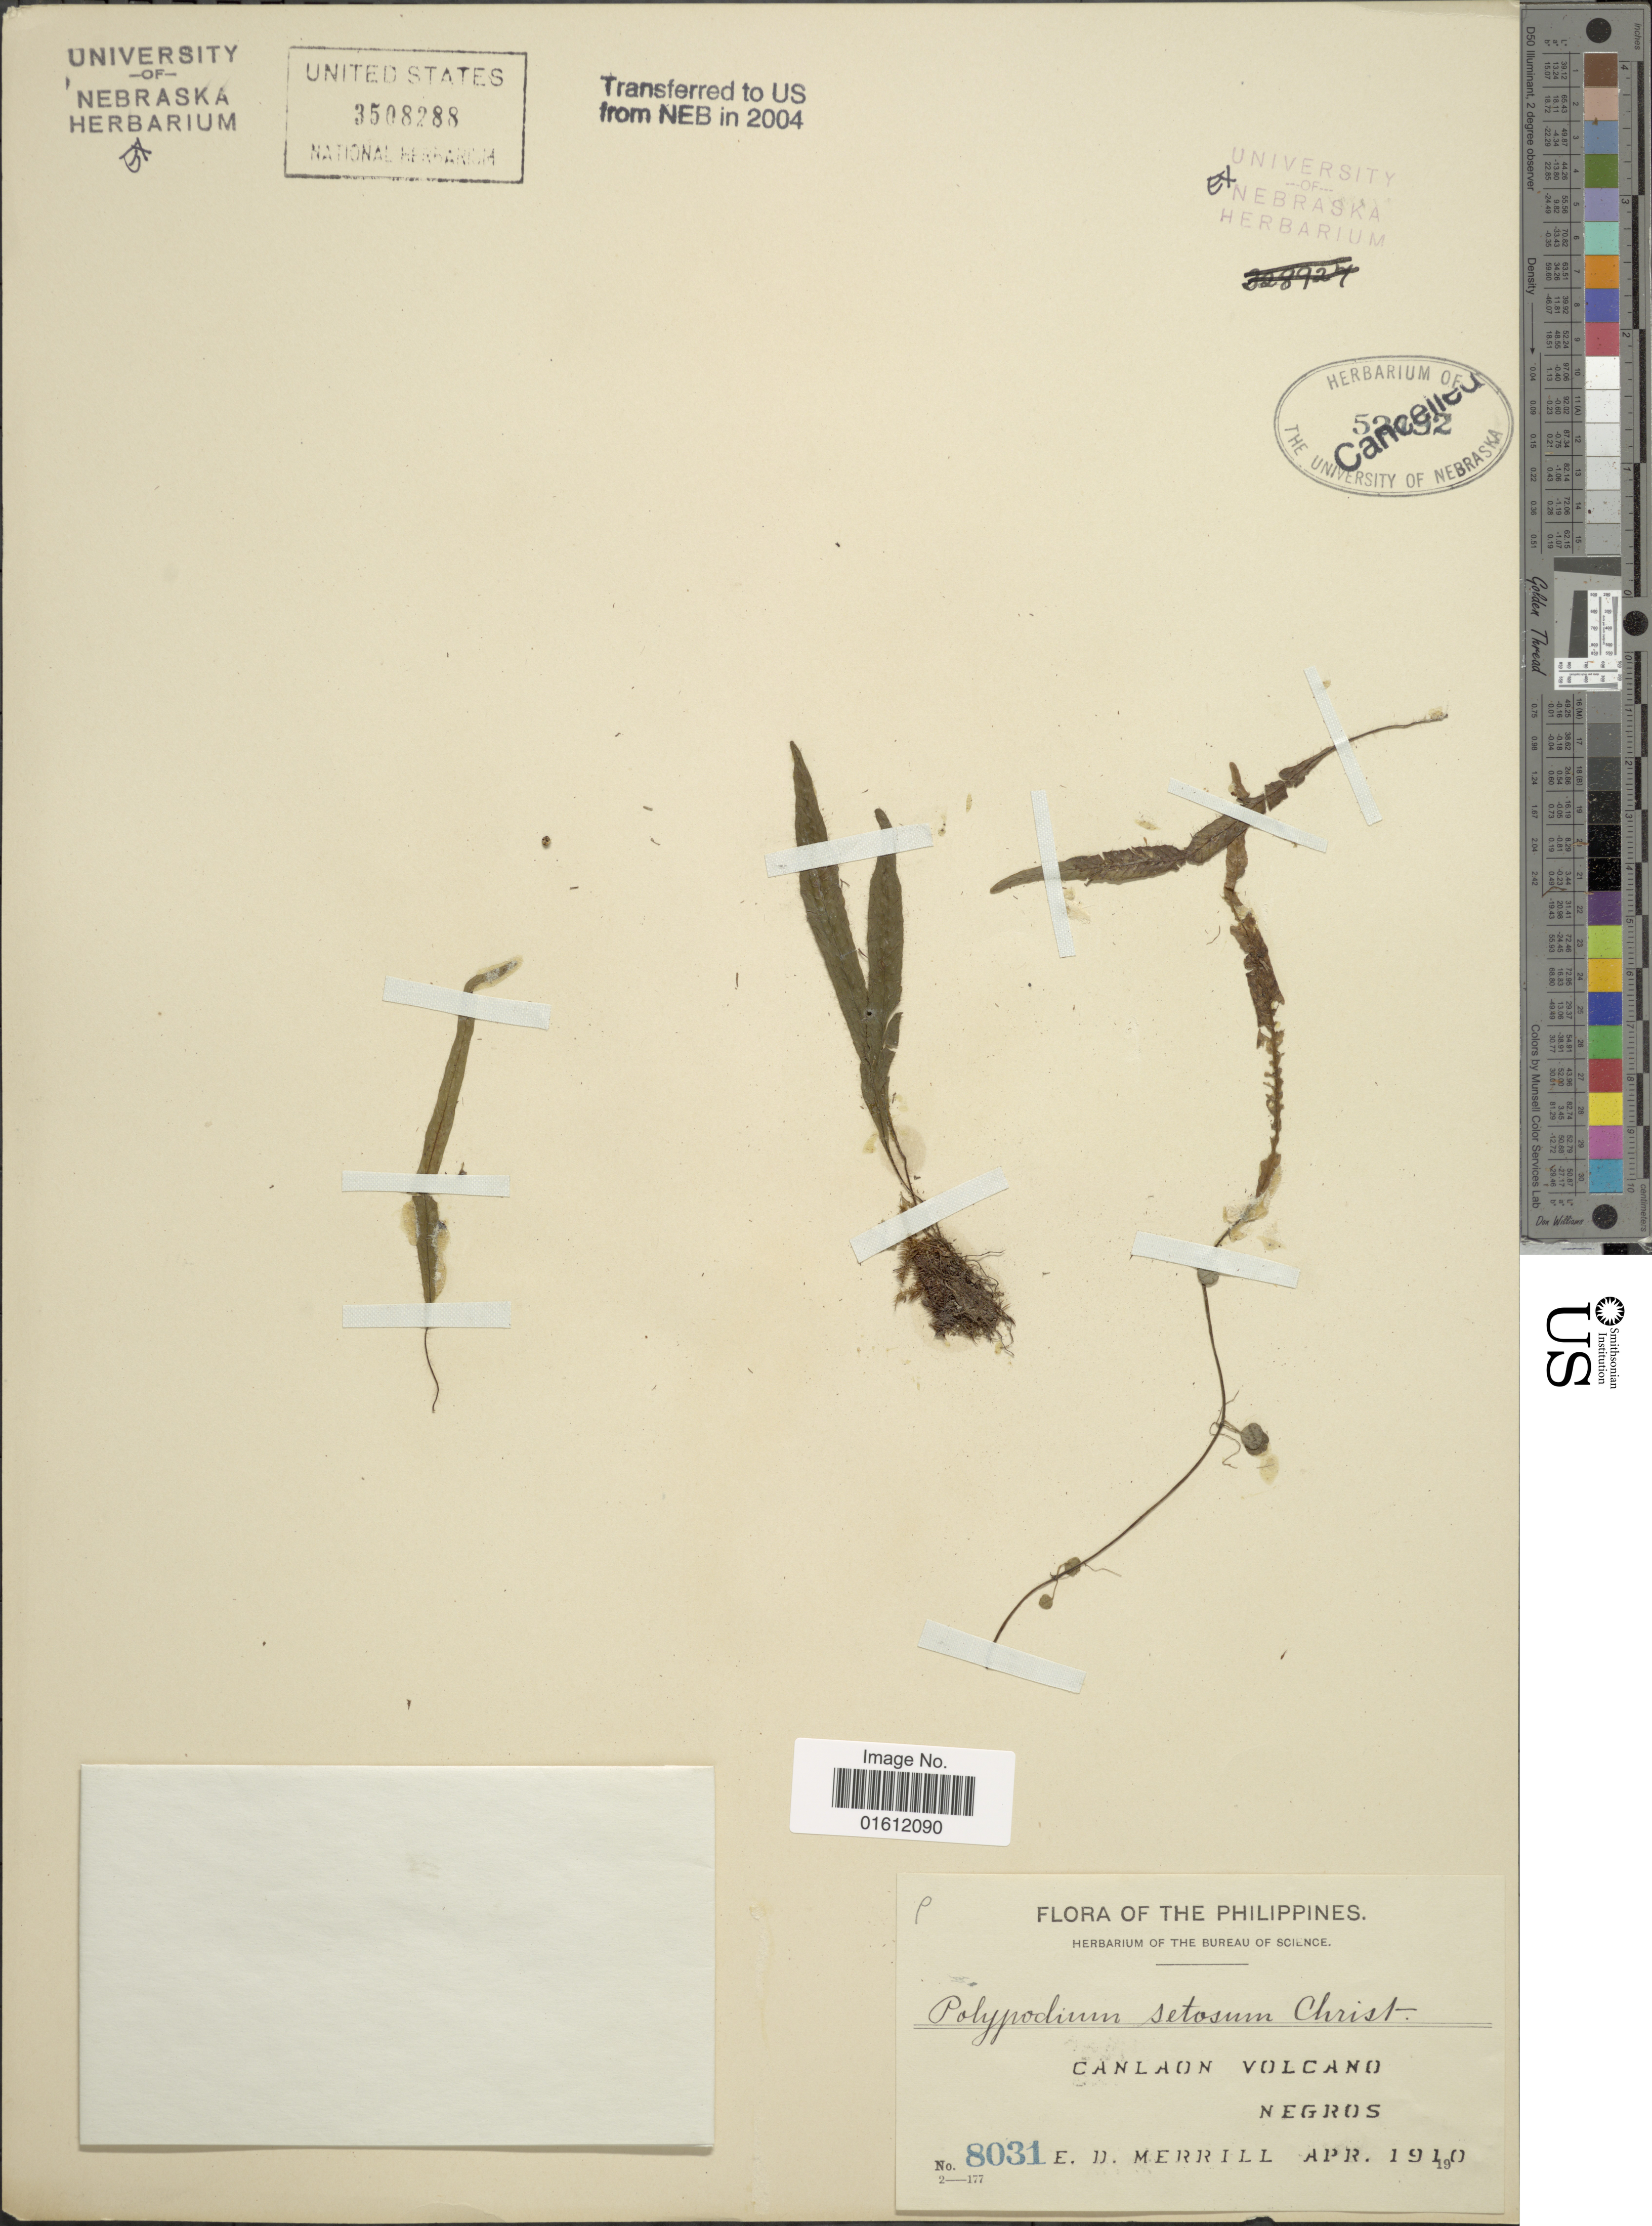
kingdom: Plantae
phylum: Tracheophyta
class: Polypodiopsida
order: Polypodiales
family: Polypodiaceae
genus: Oreogrammitis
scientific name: Oreogrammitis setosa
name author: (Blume) Parris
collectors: E. D. Merrill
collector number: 8031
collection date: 1910-04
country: Philippines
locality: Canlaon Volcano, Negros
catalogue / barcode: US 3508288